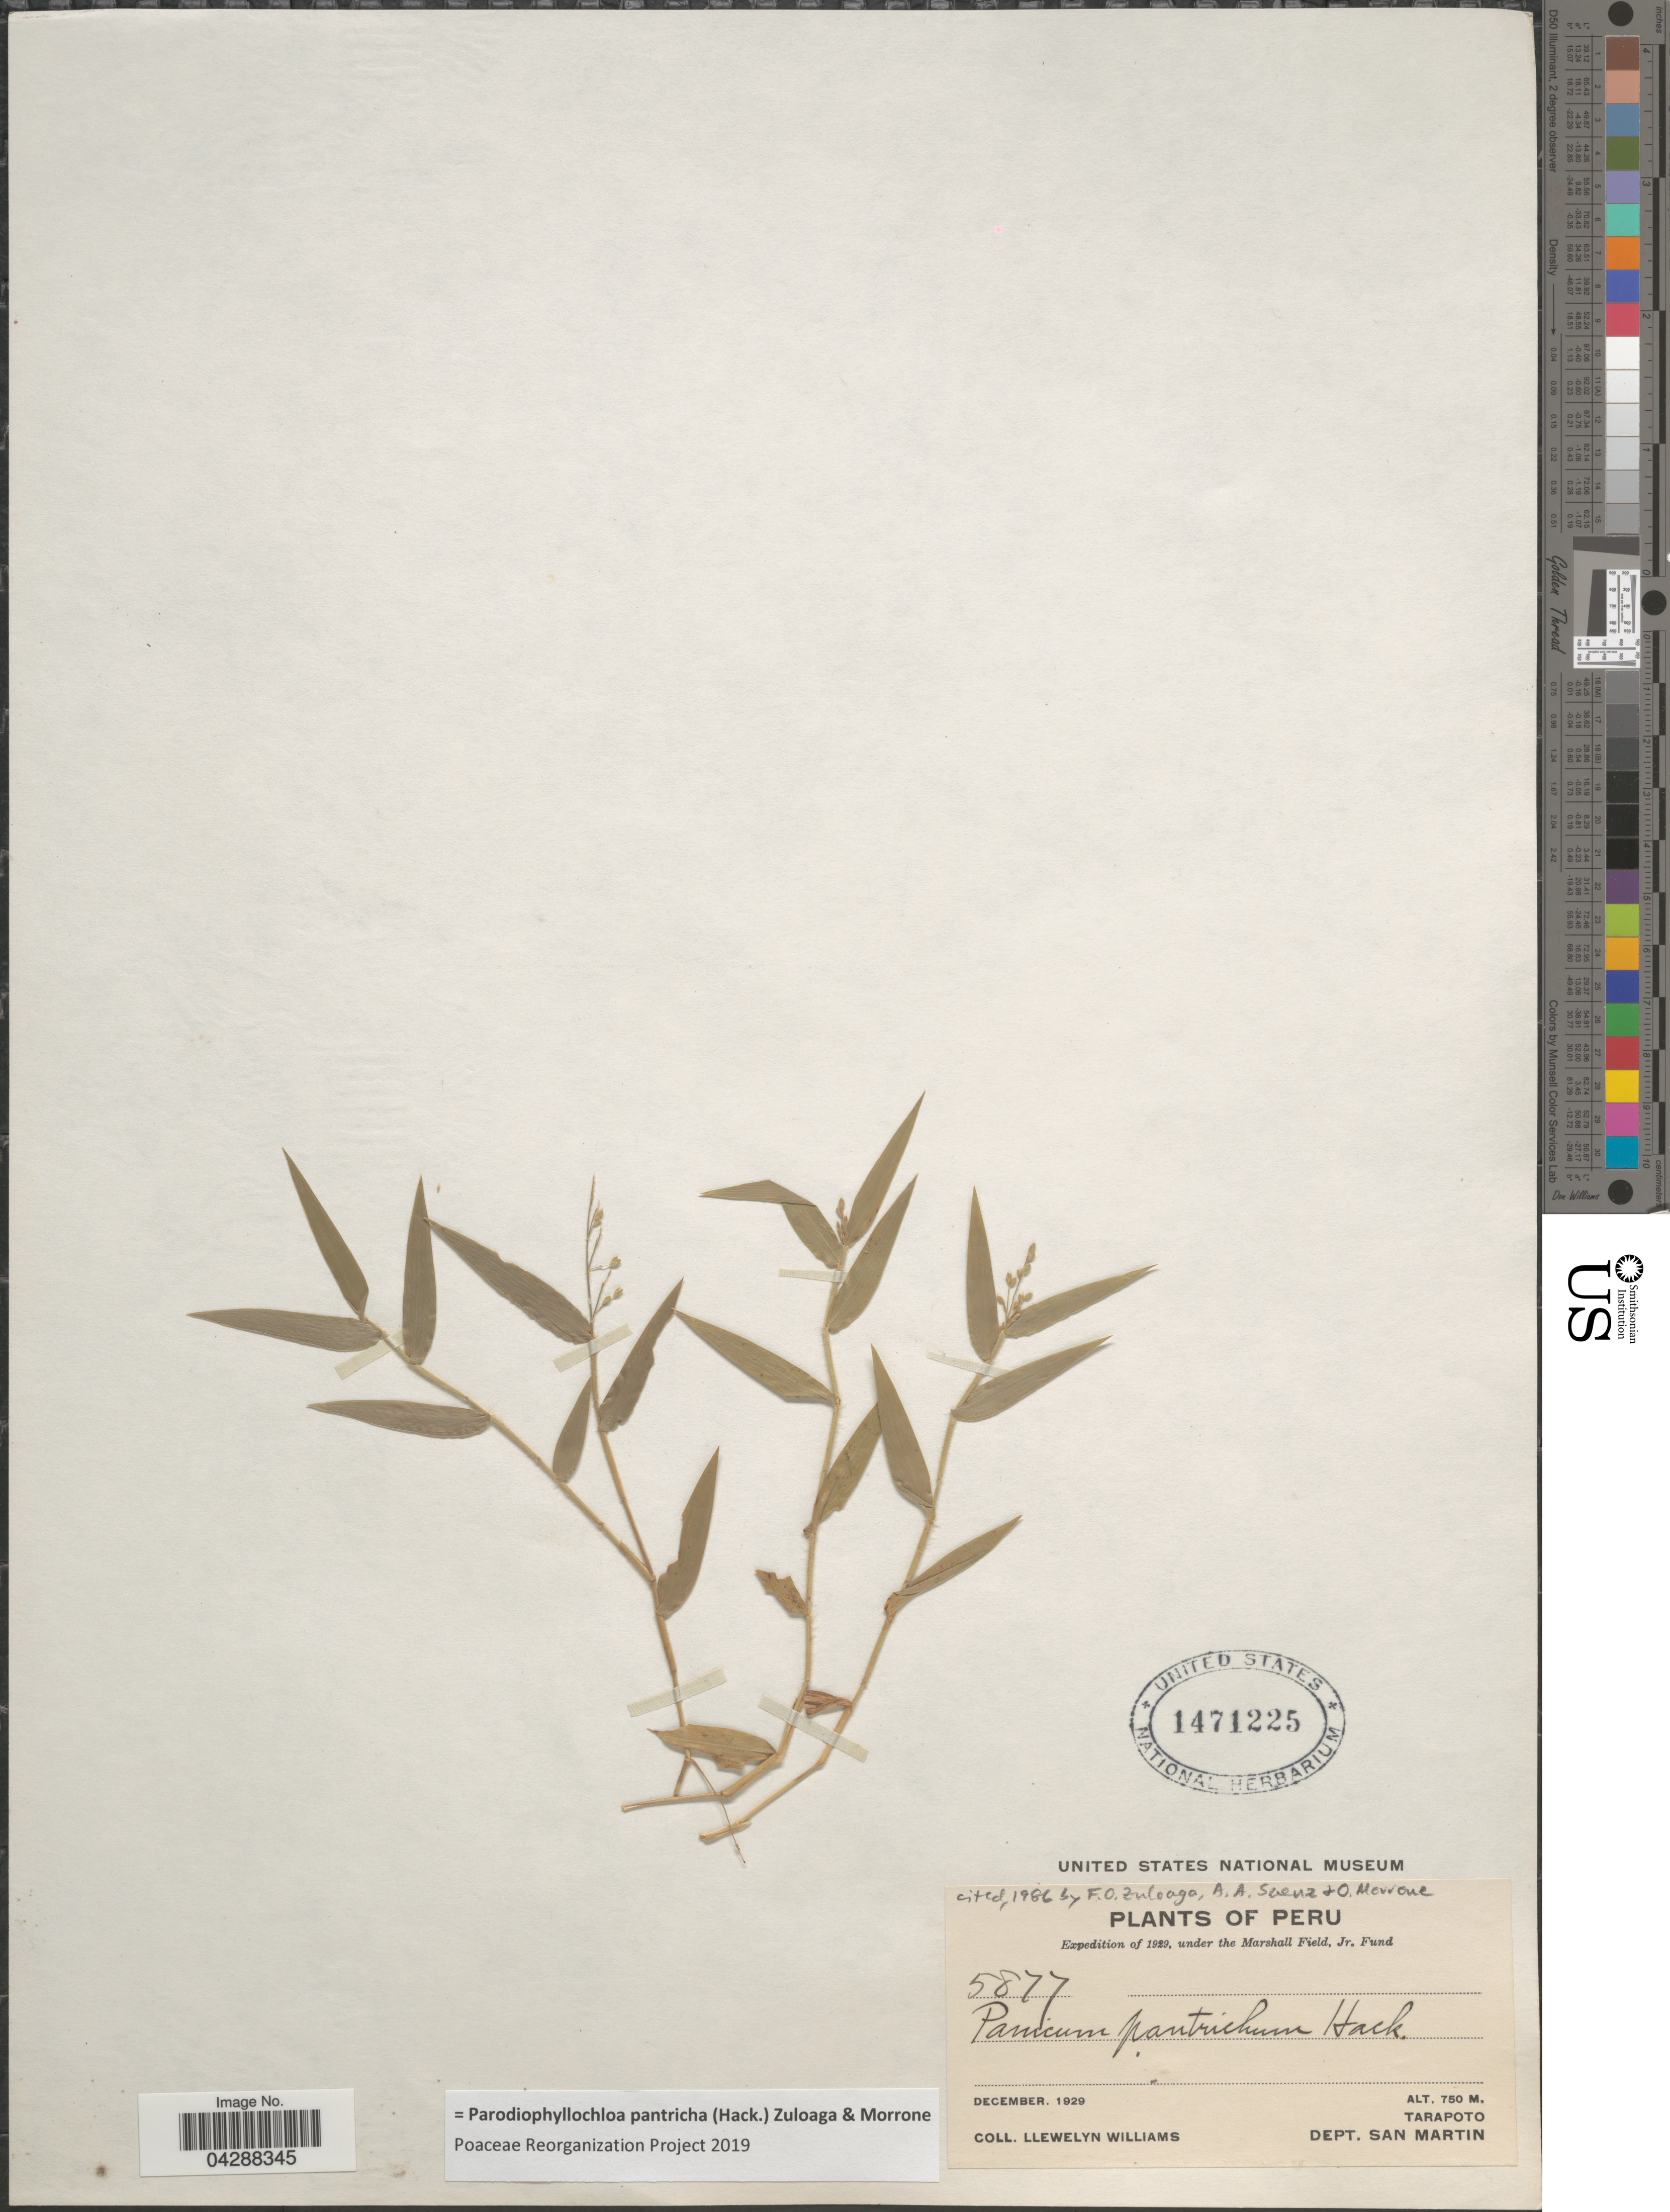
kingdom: Plantae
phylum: Tracheophyta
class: Liliopsida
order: Poales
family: Poaceae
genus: Parodiophyllochloa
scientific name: Parodiophyllochloa pantricha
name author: (Hack.) Zuloaga & Morrone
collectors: Ll. Williams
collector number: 5877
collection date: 1929-12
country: Peru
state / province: San Martín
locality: Expedition of 1929, under the Marshall Field, Jr. Fund. Tarapoto. Dept. San Martin.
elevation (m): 750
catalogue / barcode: US 1471225